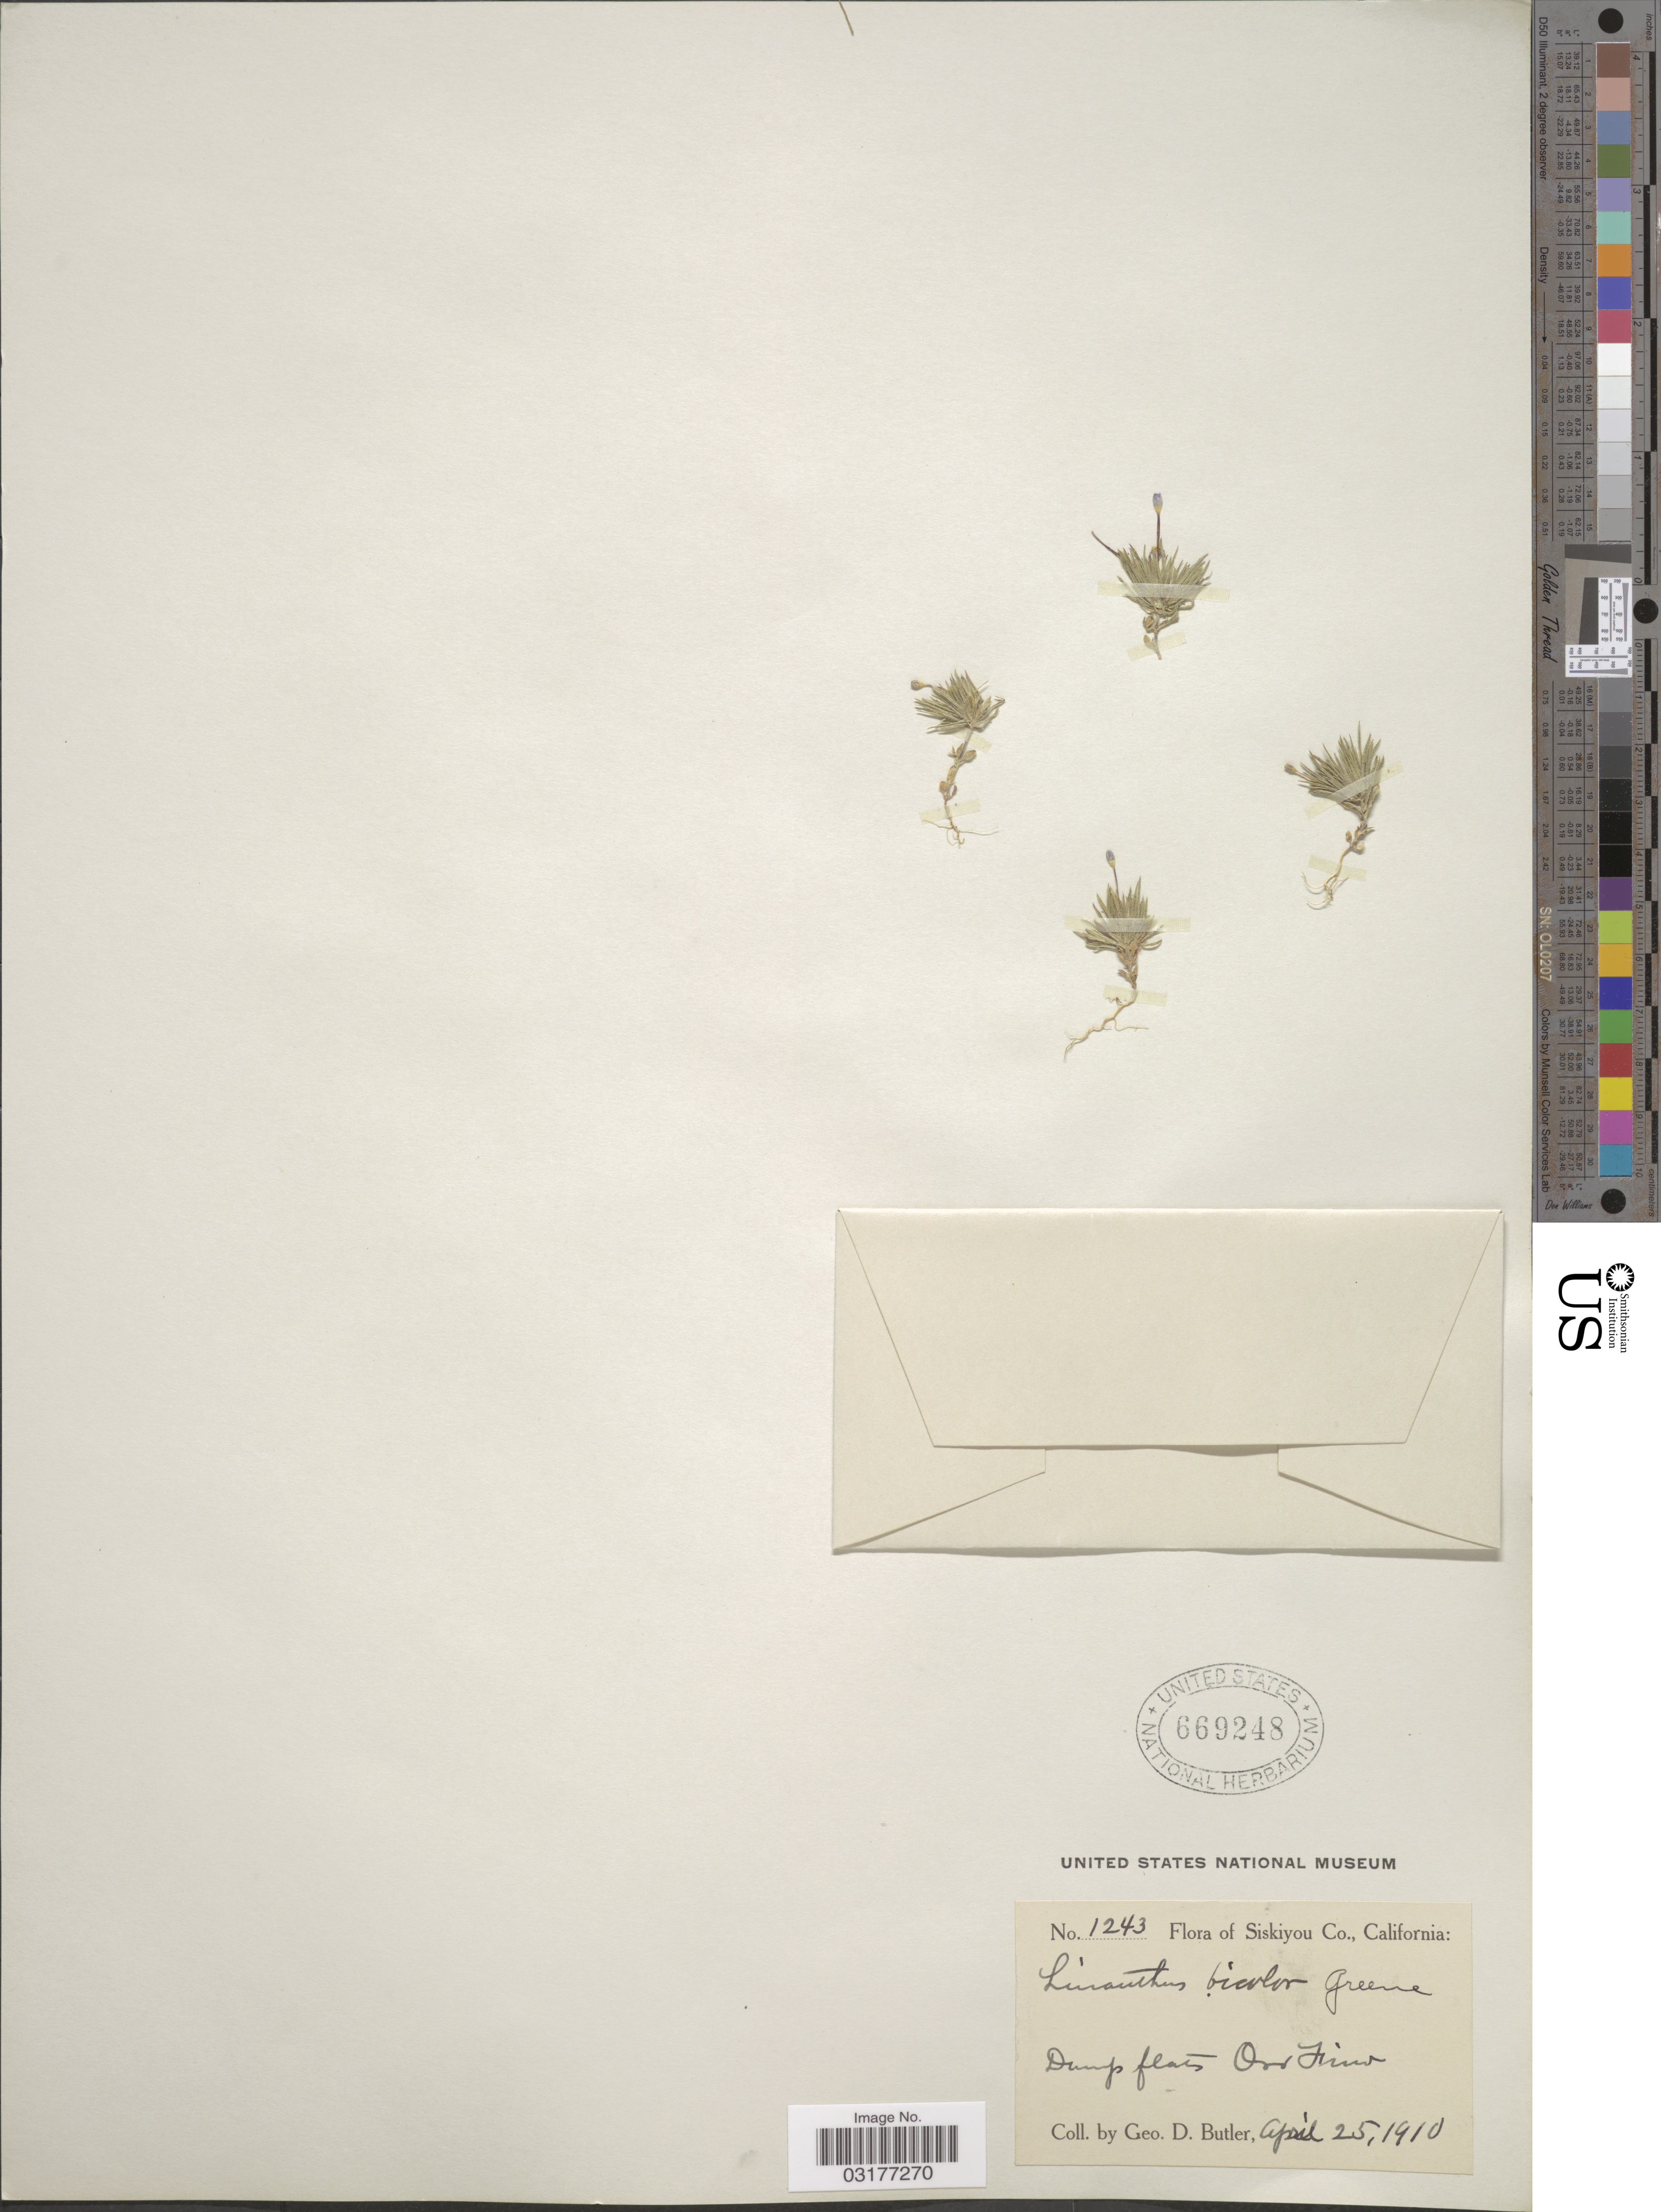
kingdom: Plantae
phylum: Tracheophyta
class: Magnoliopsida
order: Ericales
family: Polemoniaceae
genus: Leptosiphon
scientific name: Leptosiphon bicolor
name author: Nutt.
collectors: G. D. Butler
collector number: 1243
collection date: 1910-04-25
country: United States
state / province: California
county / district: Siskiyou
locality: Siskiyou Co. Damp flats Oro Fino.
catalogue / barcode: US 669248